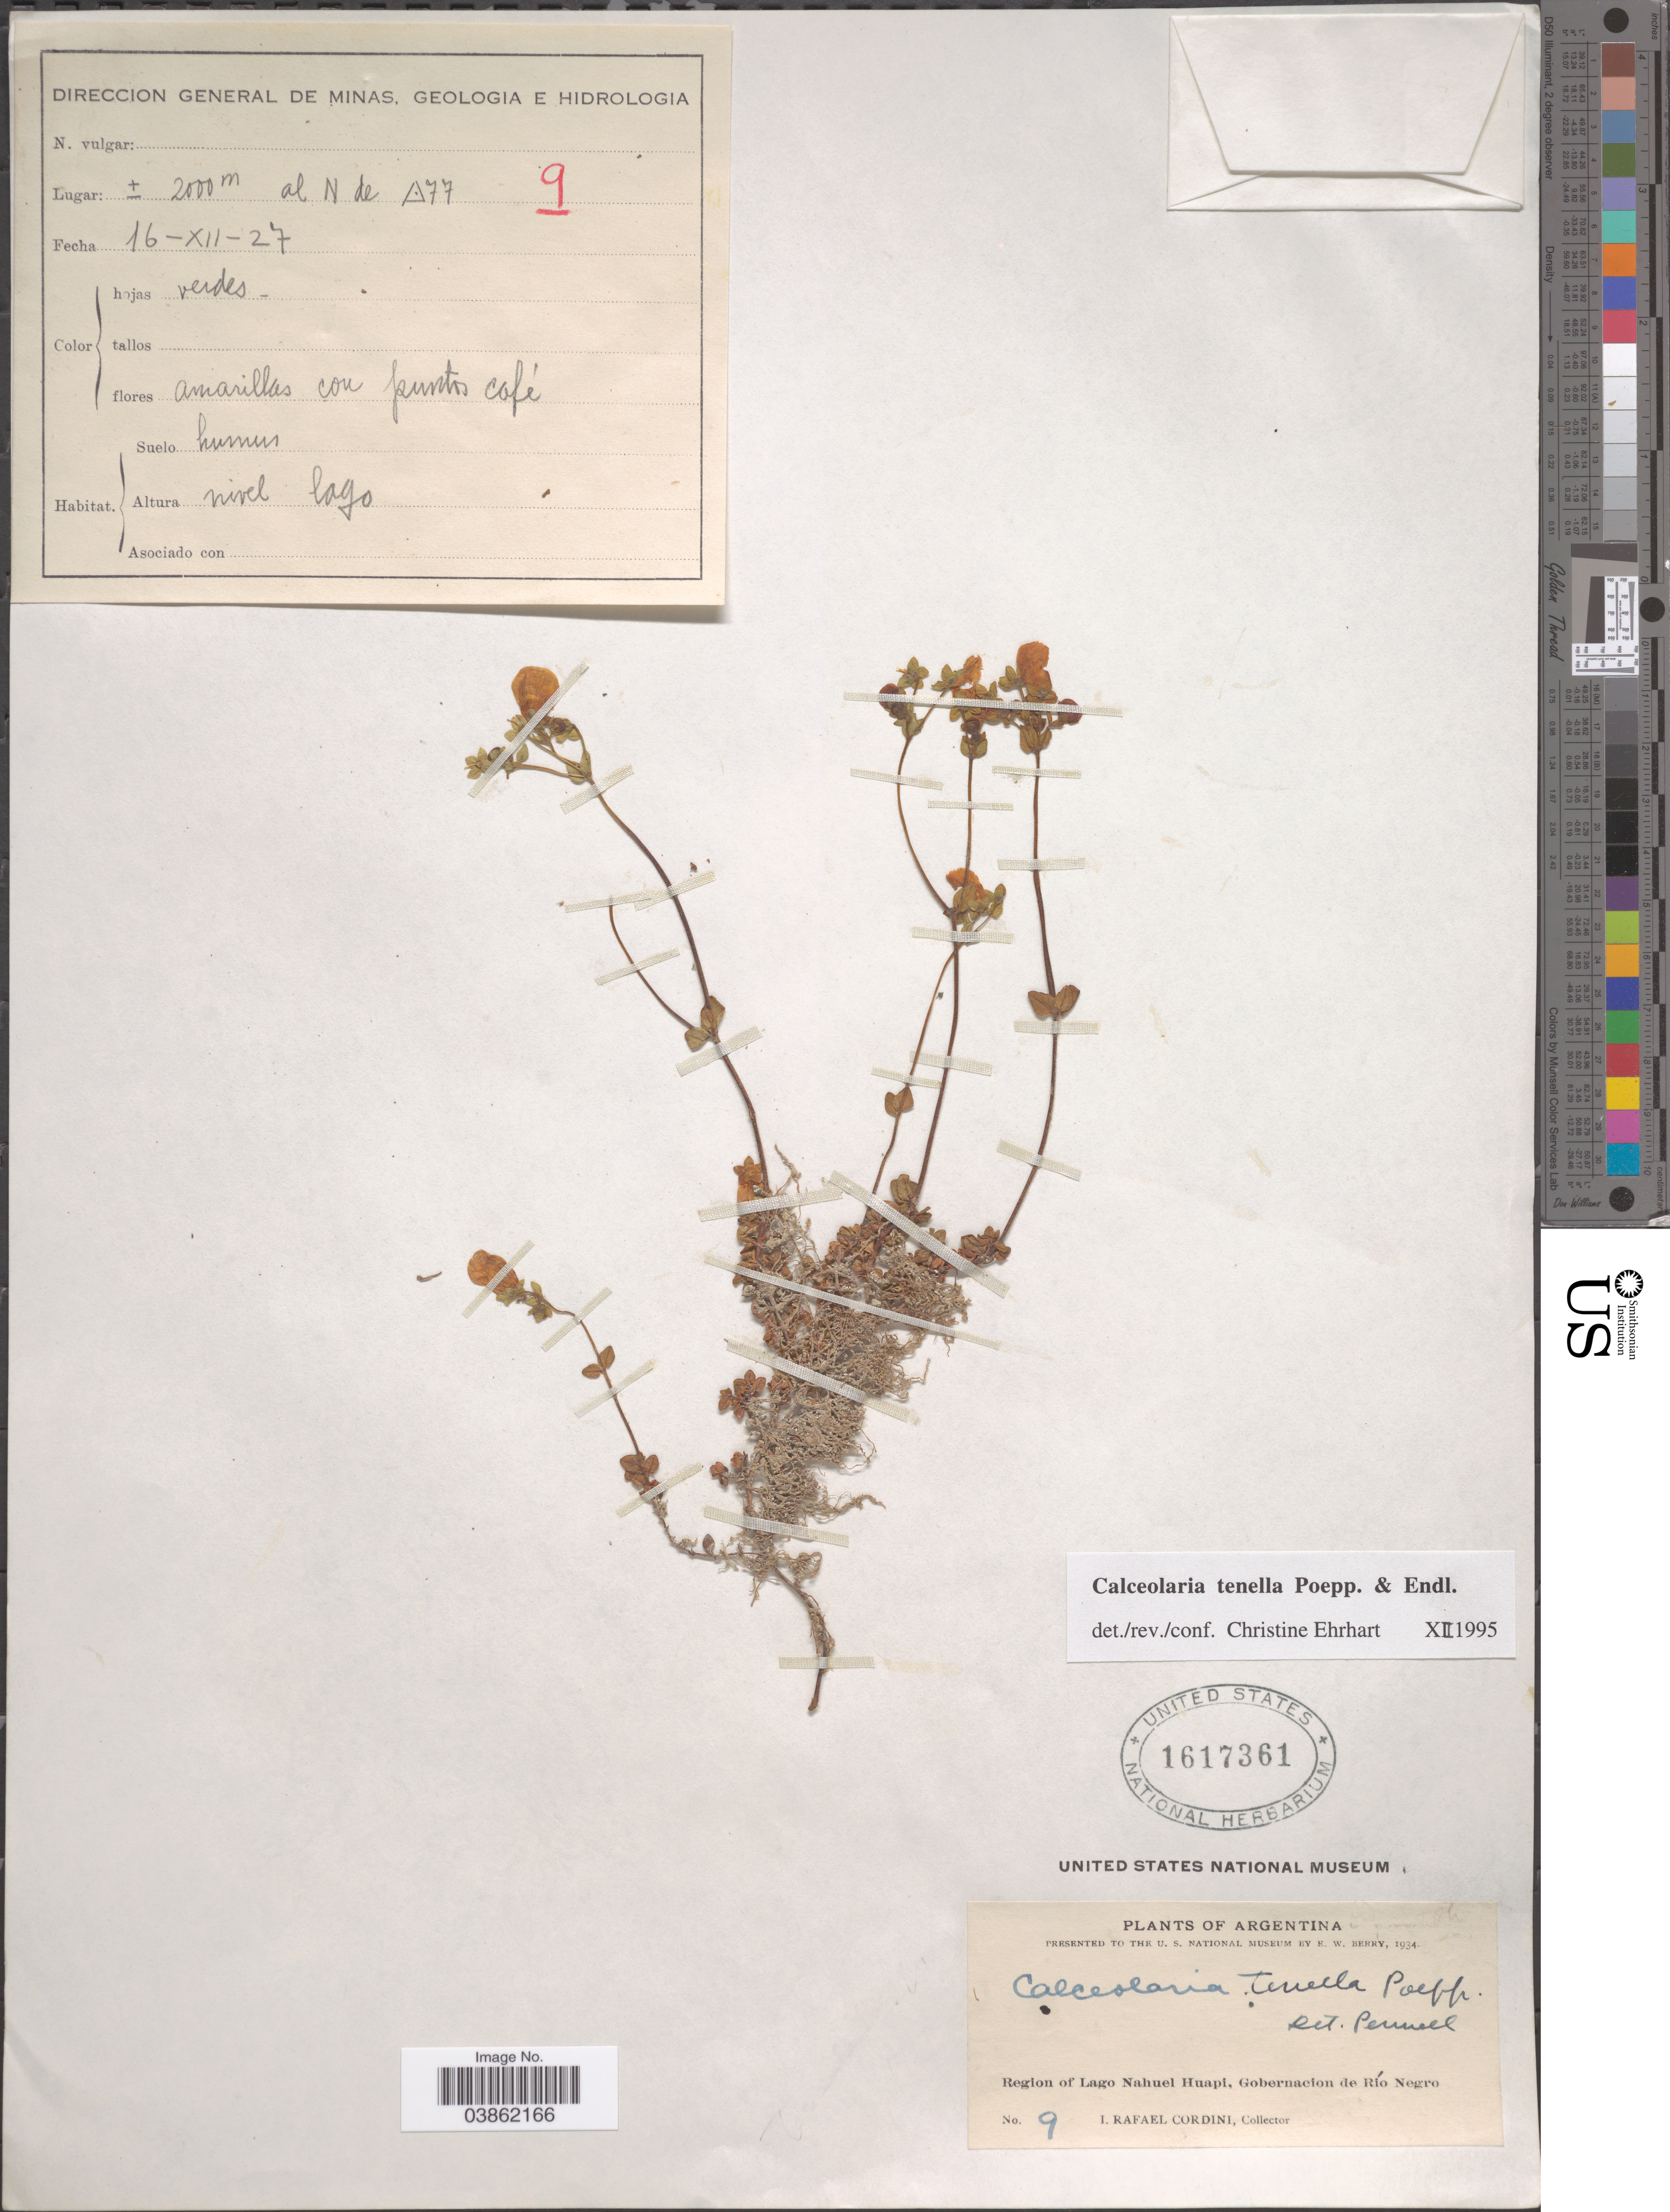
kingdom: Plantae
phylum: Tracheophyta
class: Magnoliopsida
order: Lamiales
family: Calceolariaceae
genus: Calceolaria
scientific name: Calceolaria tenella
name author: Poepp.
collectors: I. Cordini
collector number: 9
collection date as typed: Transcribed d/m/y: 16/12/27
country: Argentina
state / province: Rio Negro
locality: Al N de A77 [interpreted]. Region of Lago Nahuel Huapi, Gobernacion de Río Negro.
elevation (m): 2000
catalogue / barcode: US 1617361